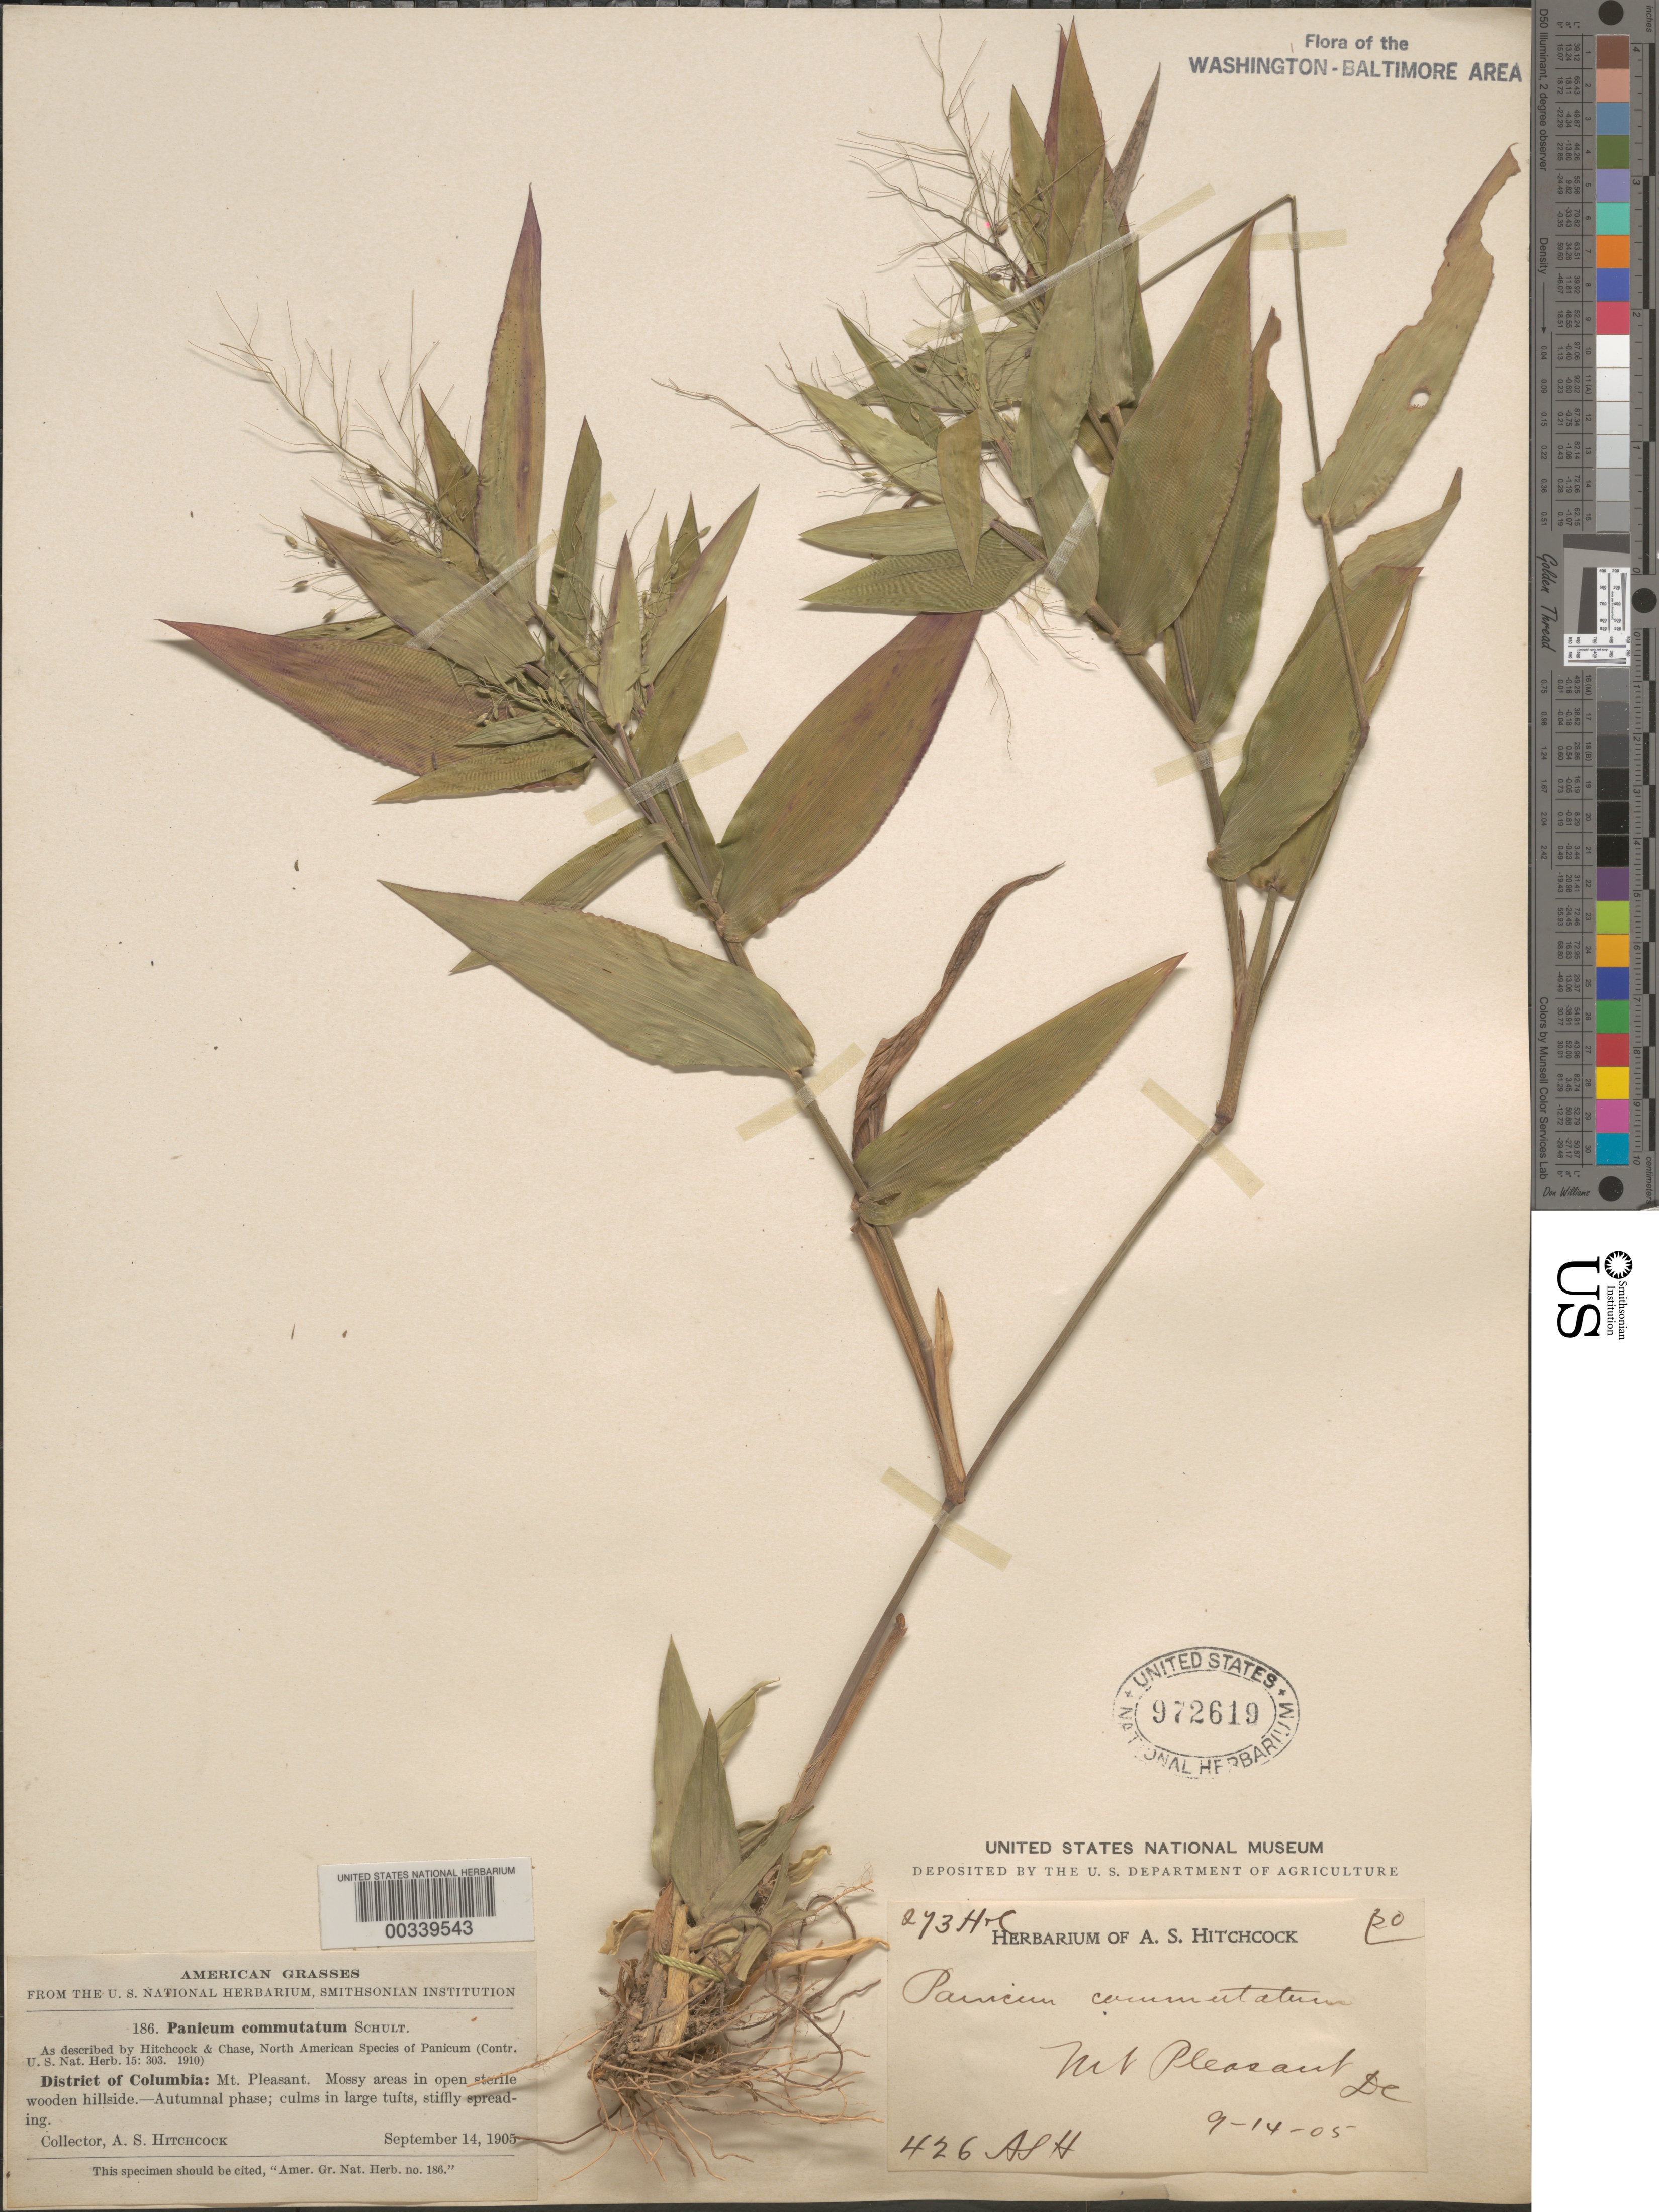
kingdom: Plantae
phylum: Tracheophyta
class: Liliopsida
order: Poales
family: Poaceae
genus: Dichanthelium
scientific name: Dichanthelium commutatum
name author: (Schult.) Gould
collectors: A. S. Hitchcock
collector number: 426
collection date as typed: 14 Sep 1905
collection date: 1905-09-14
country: United States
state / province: District of Columbia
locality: Mount Pleasant Rock Creek Park and Vicinity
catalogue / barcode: US 972619